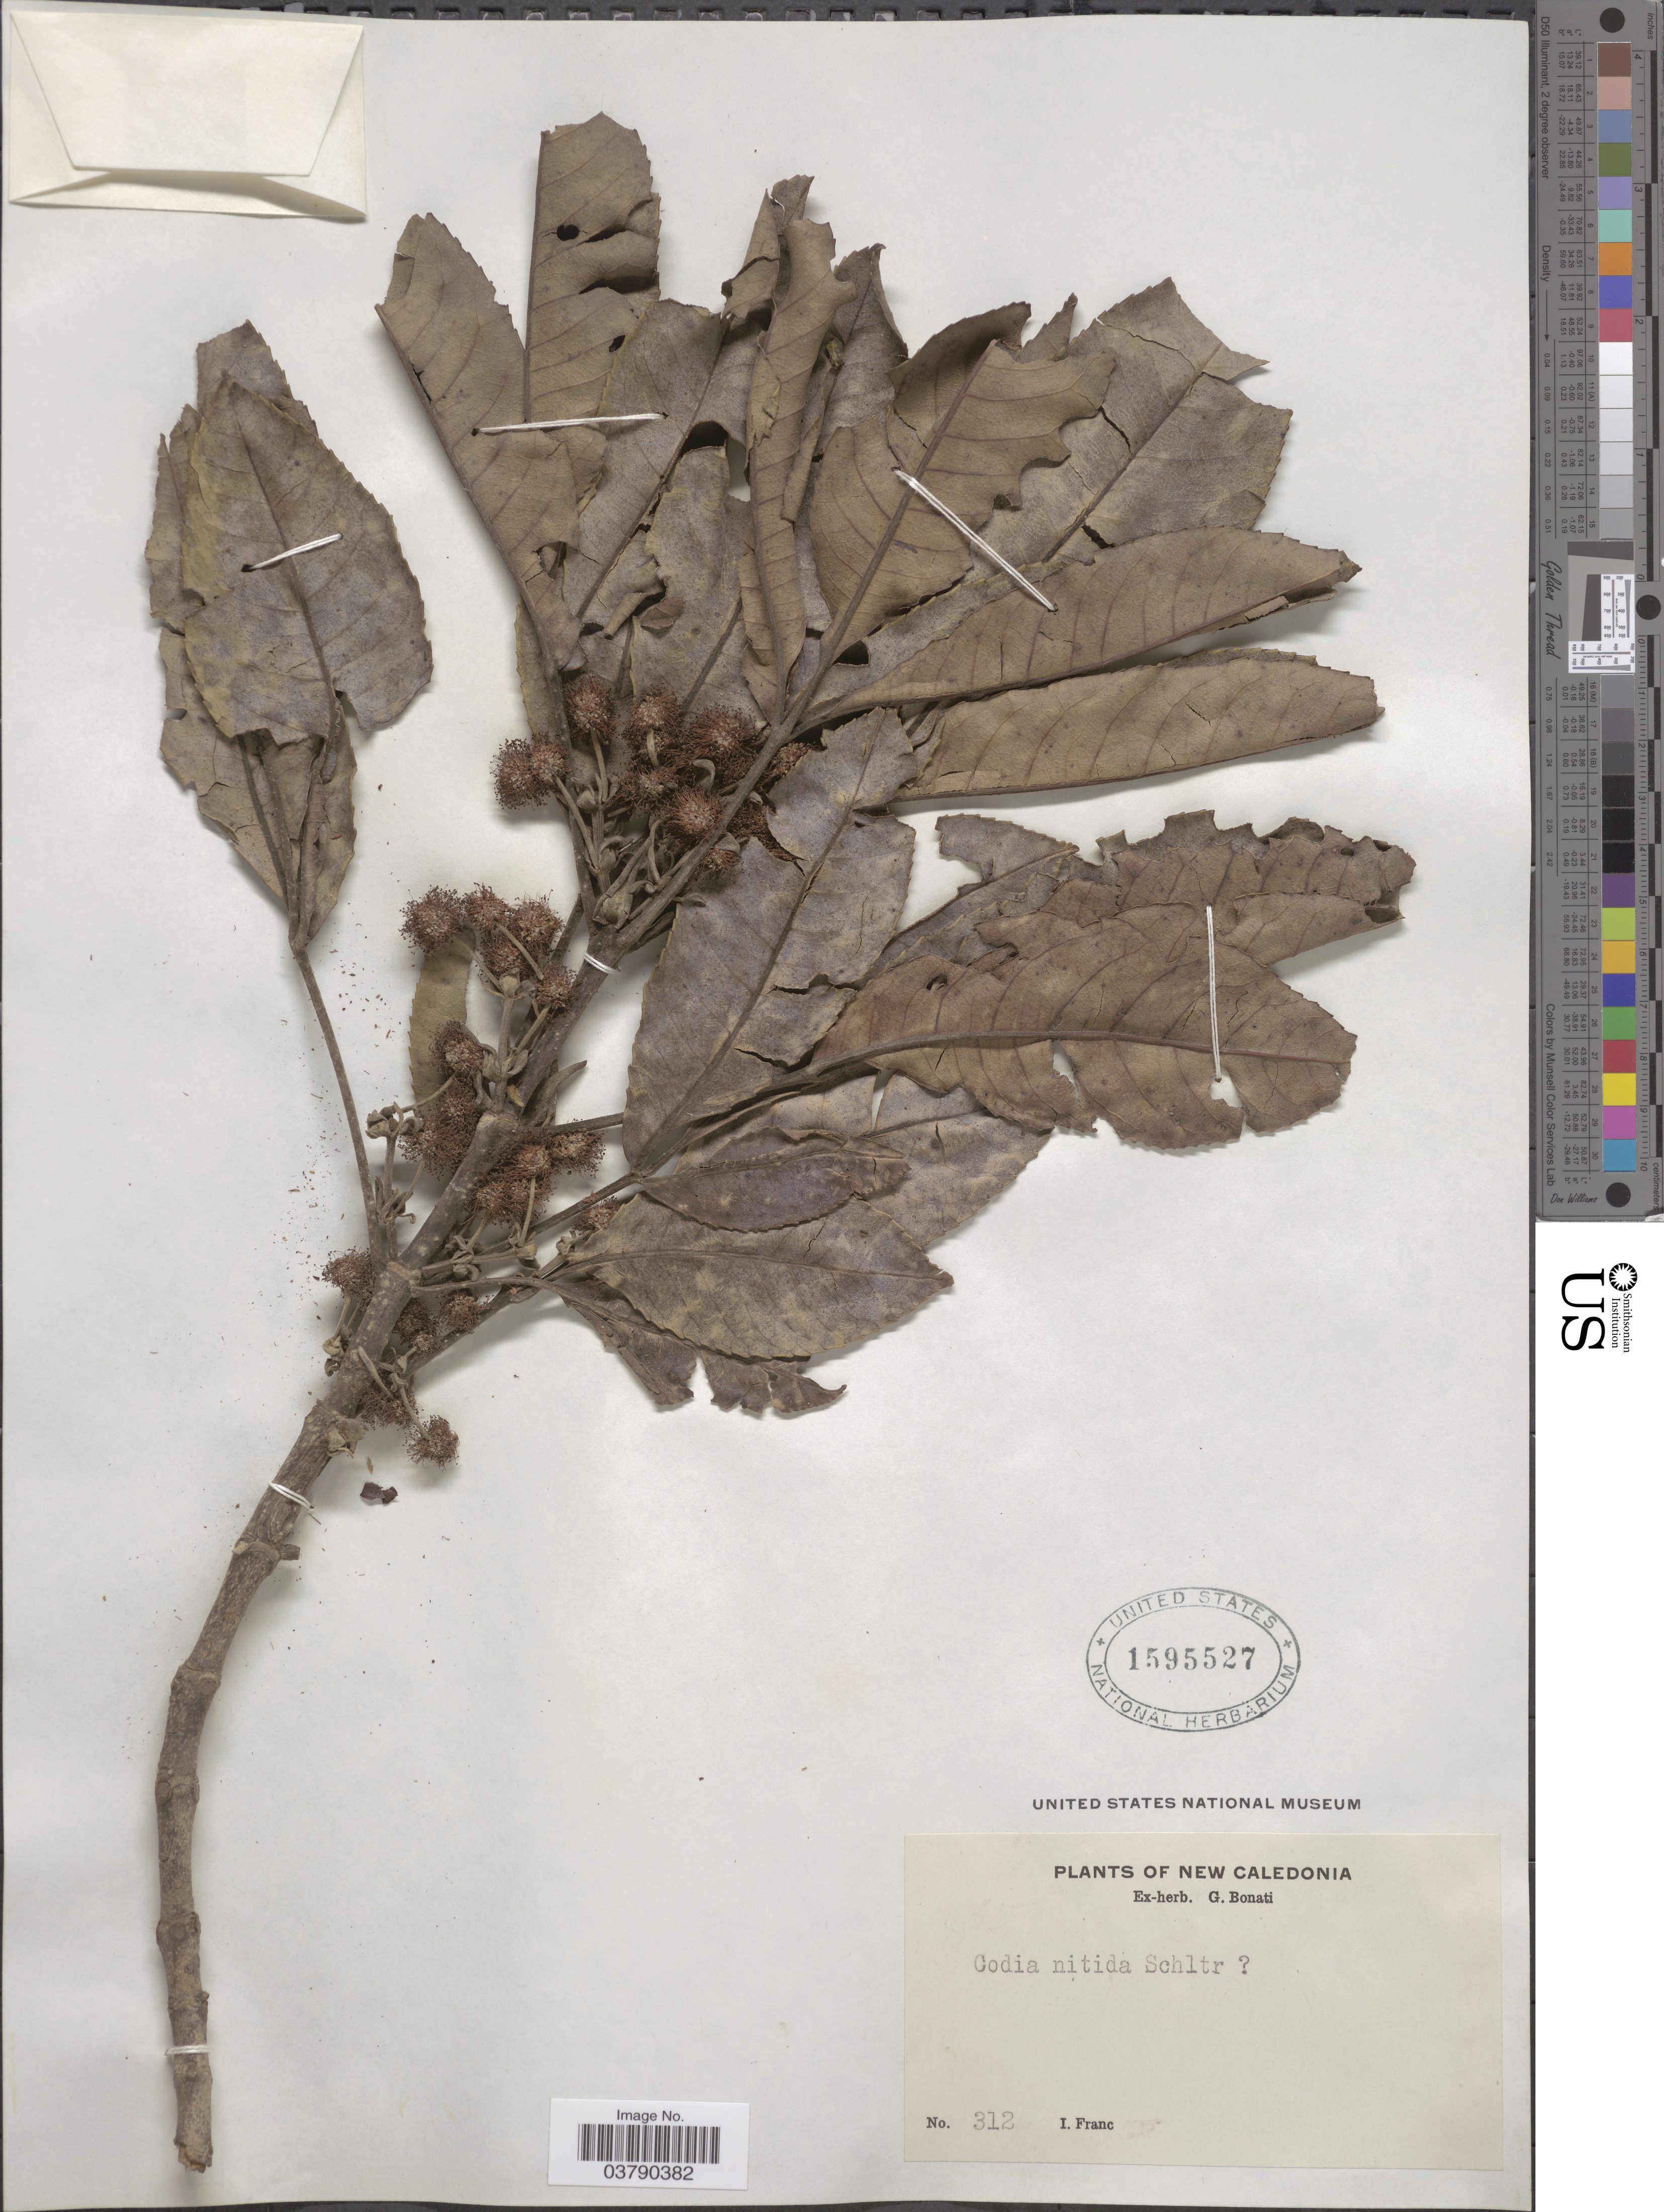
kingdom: Plantae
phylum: Tracheophyta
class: Magnoliopsida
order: Oxalidales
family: Cunoniaceae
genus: Codia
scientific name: Codia nitida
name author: Schltr.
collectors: I. Franc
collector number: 312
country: New Caledonia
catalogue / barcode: US 1595527